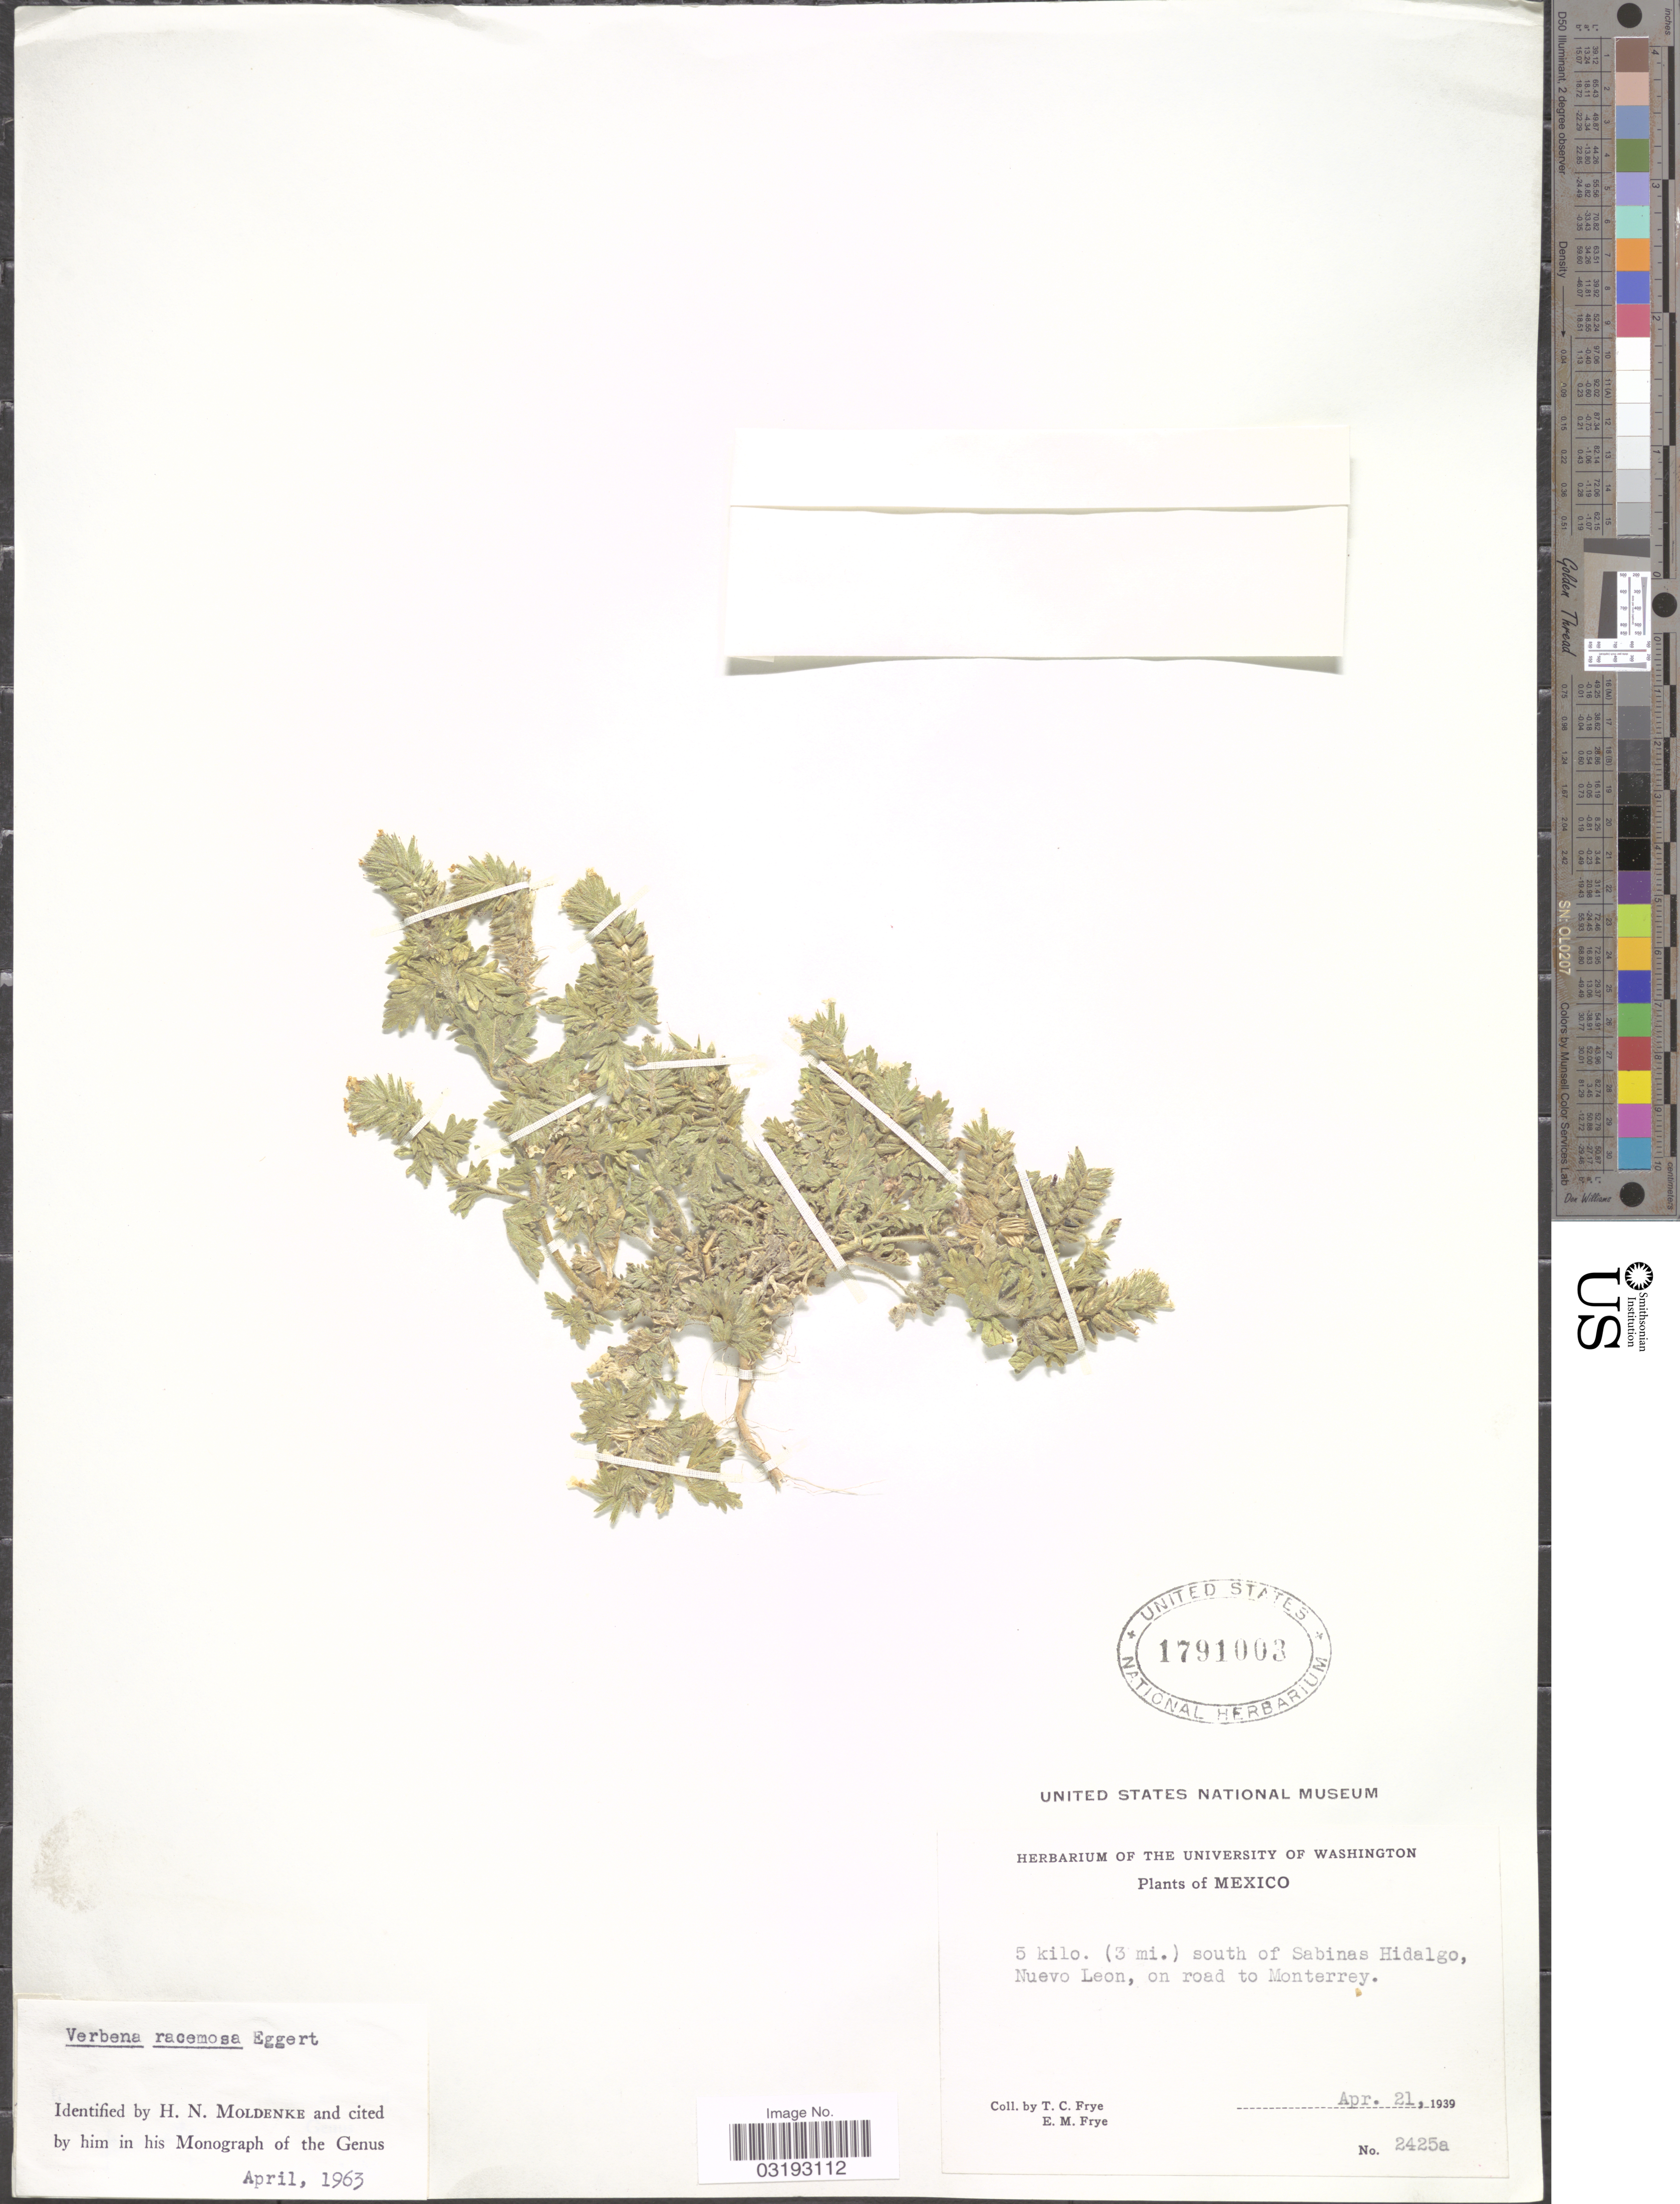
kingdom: Plantae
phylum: Tracheophyta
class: Magnoliopsida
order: Lamiales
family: Verbenaceae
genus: Verbena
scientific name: Verbena racemosa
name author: Eggert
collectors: T. C. Frye & E. Frye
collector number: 2425a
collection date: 1939-04-21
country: Mexico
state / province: Nuevo León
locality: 5 kilo. (3 mi.) south of Sabinas Hidalgo, Nuevo Leon, on road to Monterrey.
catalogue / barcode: US 1791003